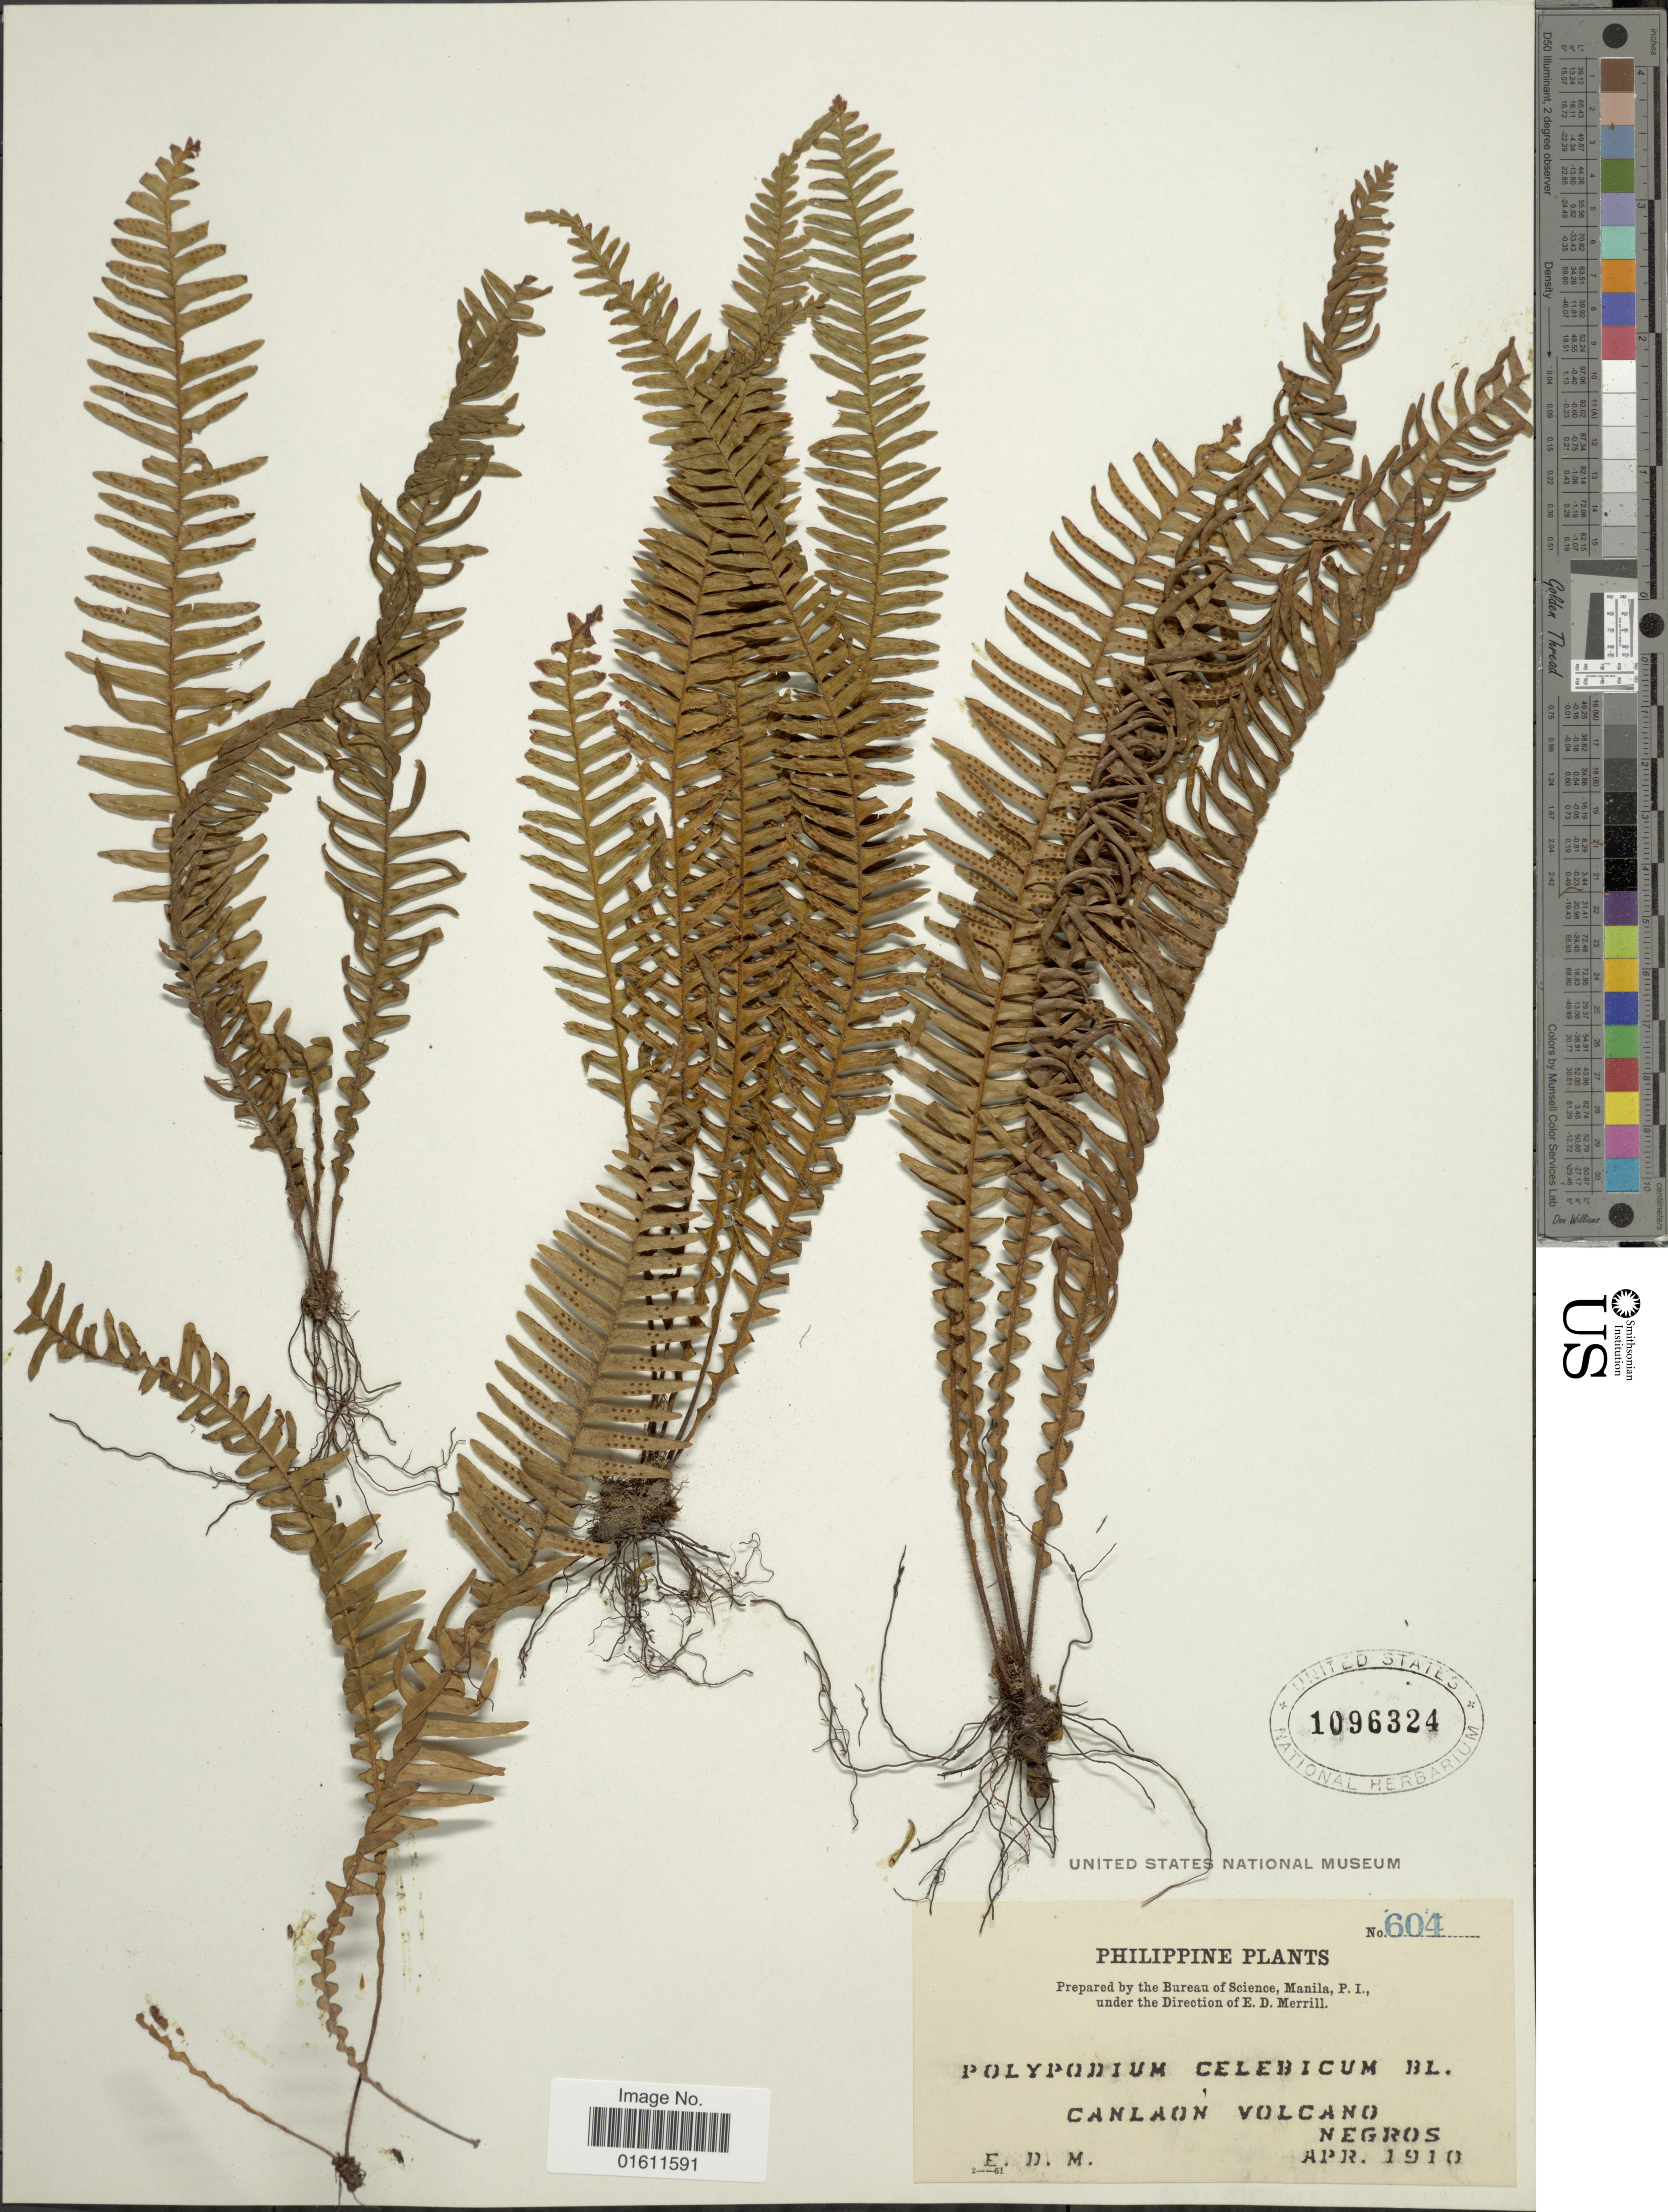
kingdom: Plantae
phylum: Tracheophyta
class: Polypodiopsida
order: Polypodiales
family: Polypodiaceae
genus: Prosaptia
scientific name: Prosaptia celebica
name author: (Blume) Tagawa & K. Iwats.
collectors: E. D. Merrill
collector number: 604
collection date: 1910-04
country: Philippines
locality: Canlaon volcano, Negros.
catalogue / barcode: US 1096324